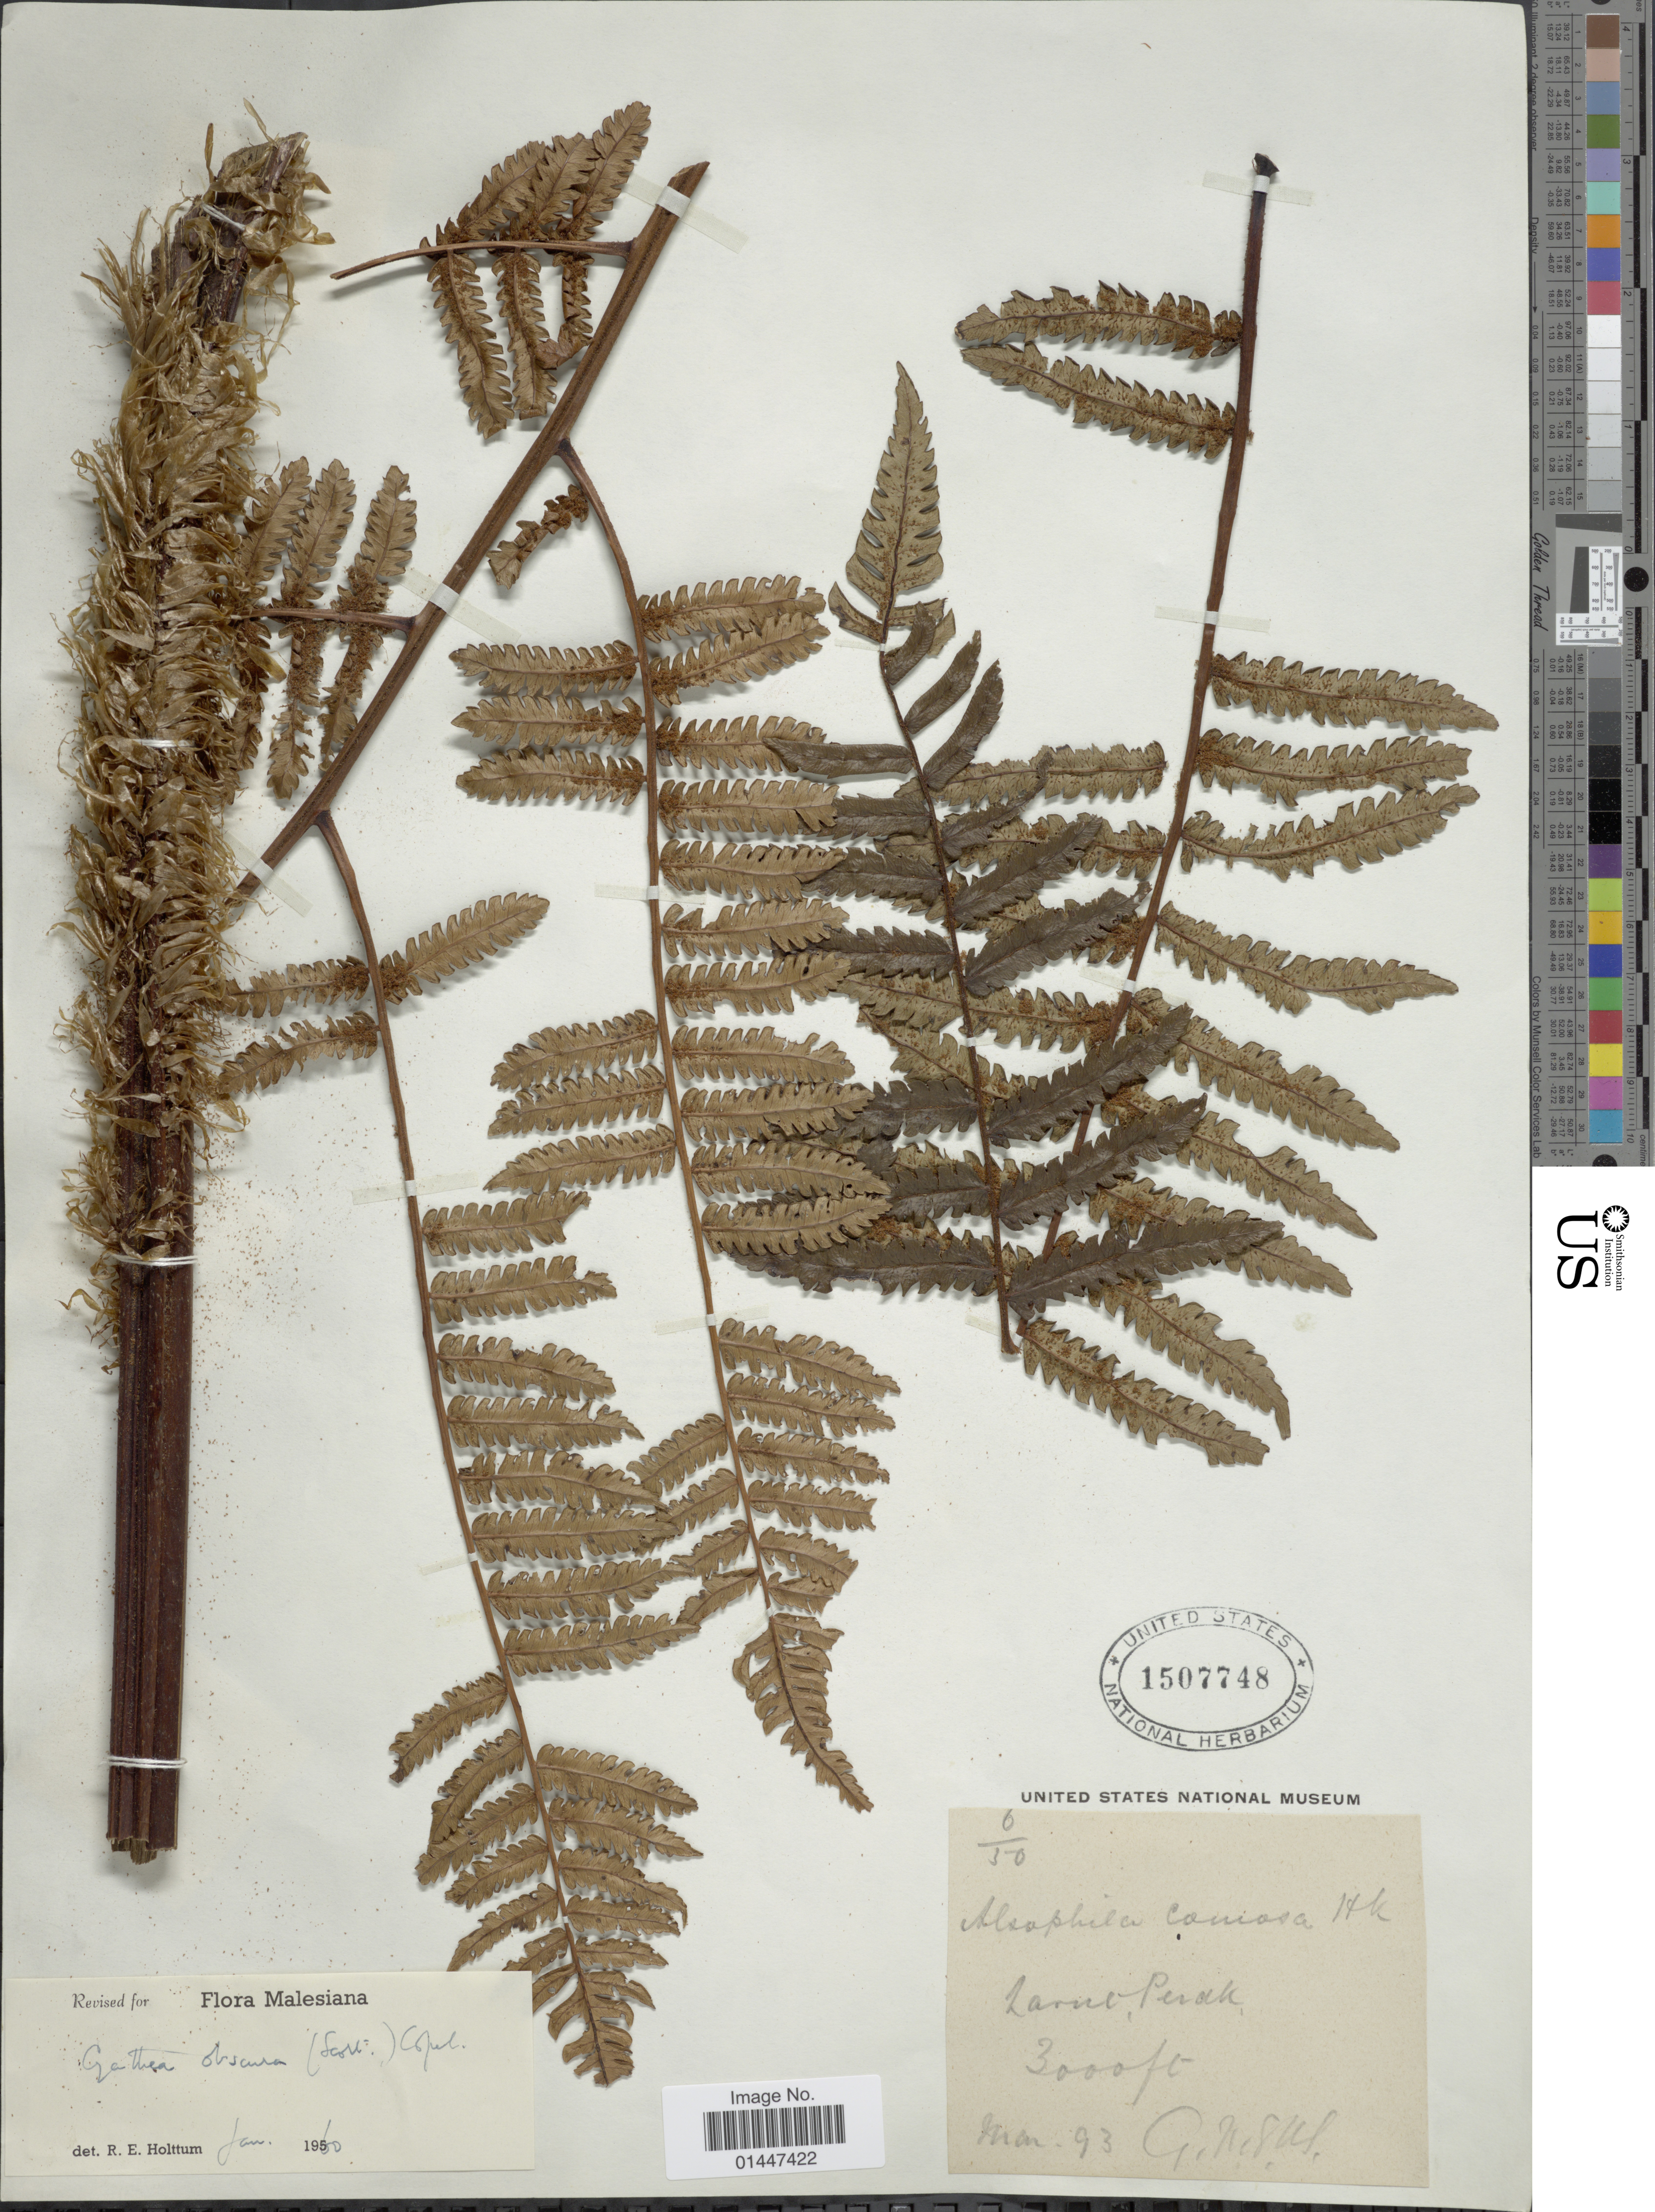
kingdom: Plantae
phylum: Tracheophyta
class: Polypodiopsida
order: Cyatheales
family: Cyatheaceae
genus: Sphaeropteris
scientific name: Sphaeropteris obscura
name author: (Scort.) R.M. Tryon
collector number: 6/36*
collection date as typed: Transcribed d/m/y: /3/93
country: Malaysia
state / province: Perak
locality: Zarub [interpreted]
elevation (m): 914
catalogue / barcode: US 1507748